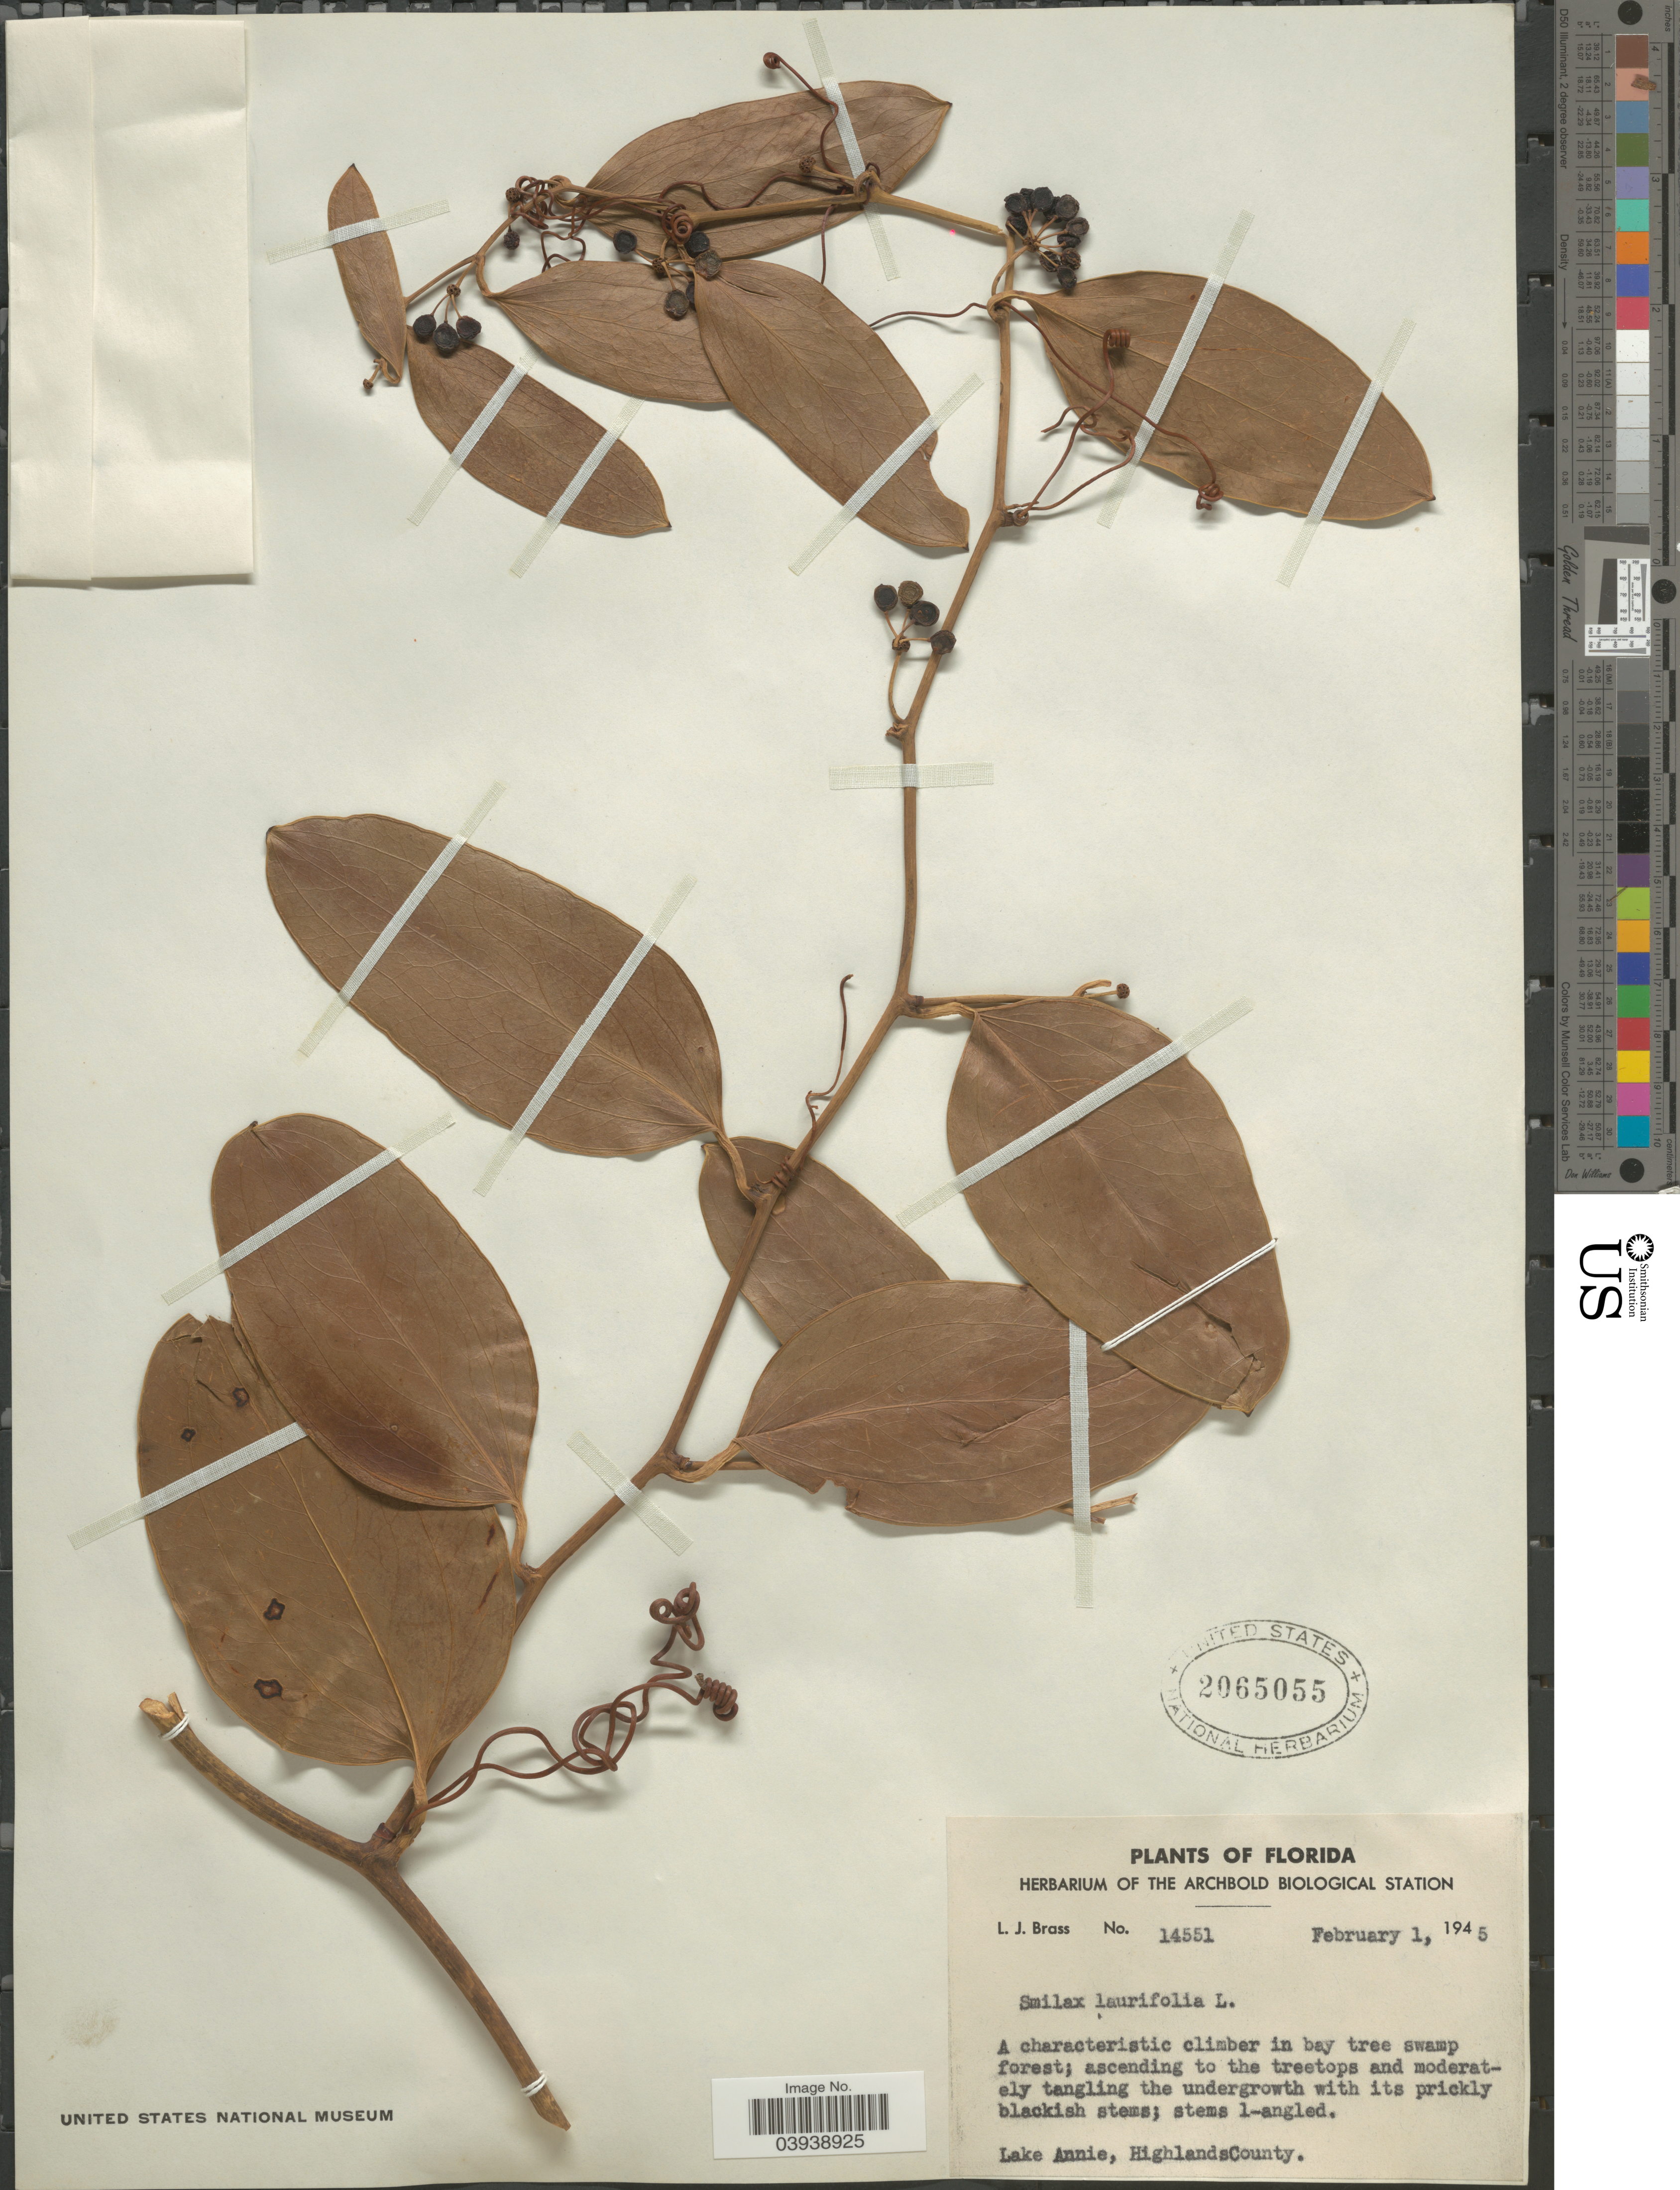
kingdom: Plantae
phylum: Tracheophyta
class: Liliopsida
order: Liliales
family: Smilacaceae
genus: Smilax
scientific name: Smilax laurifolia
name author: L.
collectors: L. J. Brass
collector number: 14551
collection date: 1945-02-01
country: United States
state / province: Florida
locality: Lake Annie, HighlandsCounty.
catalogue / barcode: US 2065055